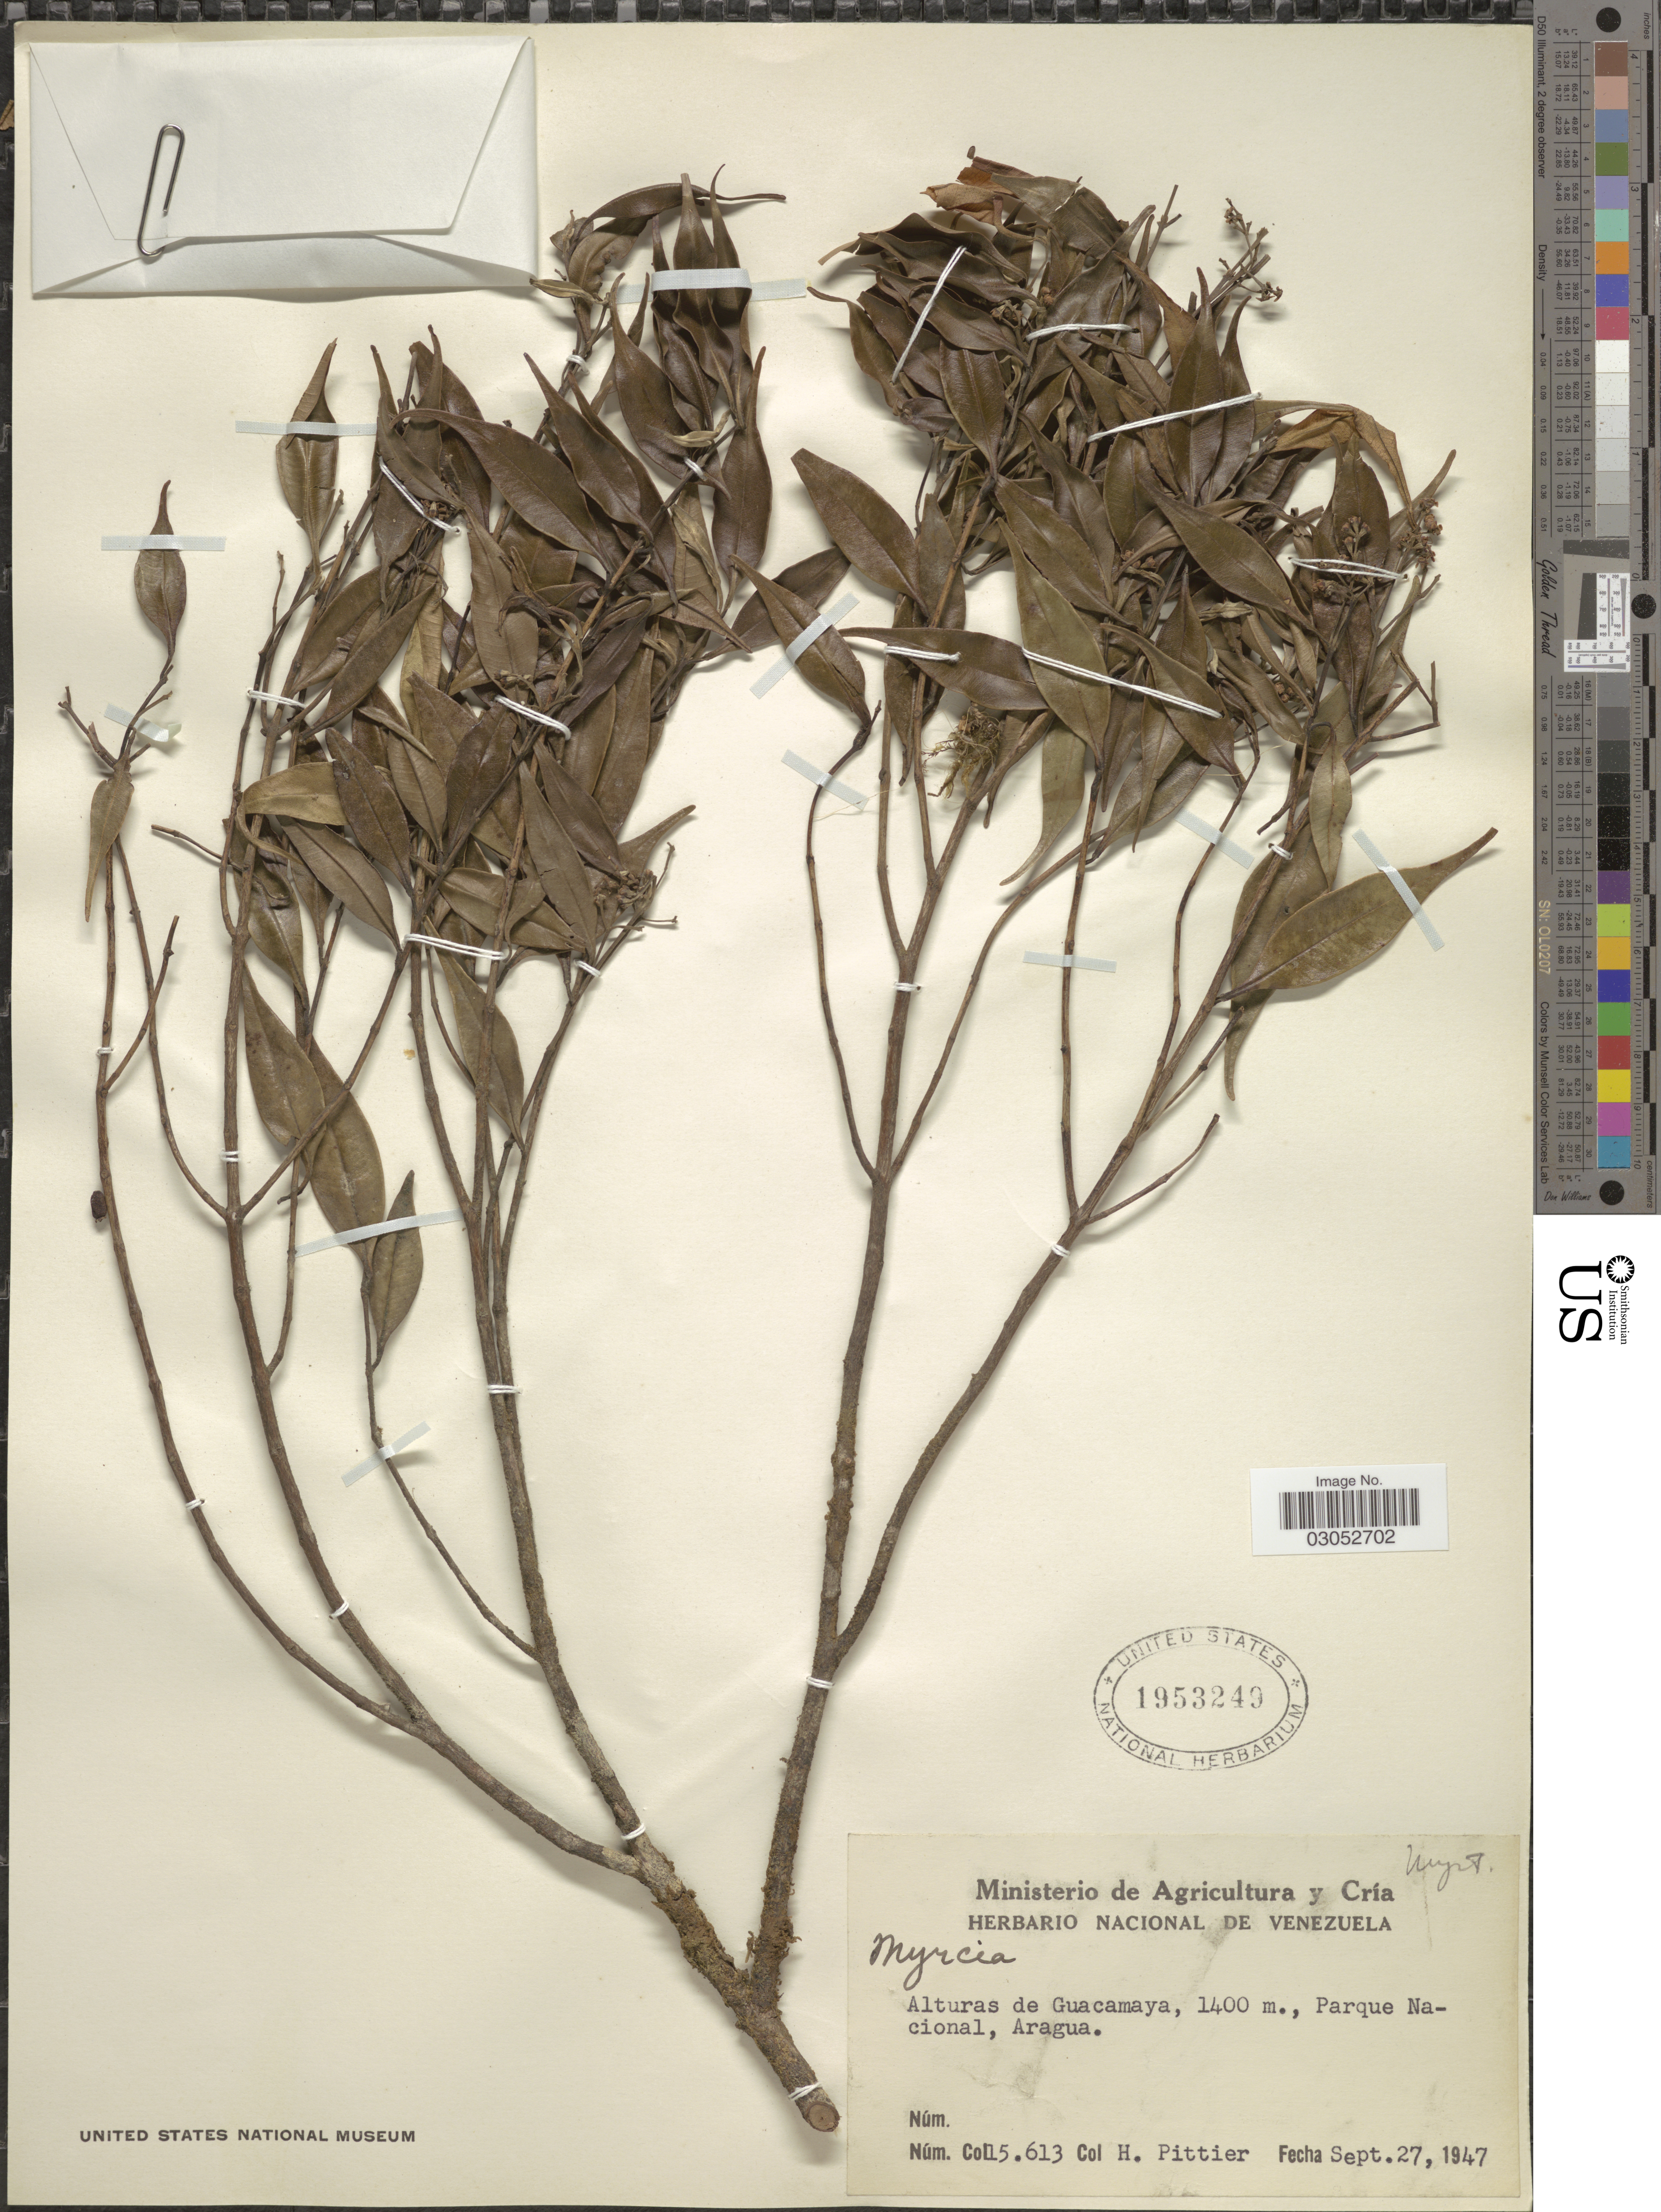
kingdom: Plantae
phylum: Tracheophyta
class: Magnoliopsida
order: Myrtales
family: Myrtaceae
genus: Myrcia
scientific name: Myrcia sp.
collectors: H. F. Pittier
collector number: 5613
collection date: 1947-09-27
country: Venezuela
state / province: Aragua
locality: Alturas de Guacamaya, Parque Nacional.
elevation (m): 1400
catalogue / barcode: US 1953249